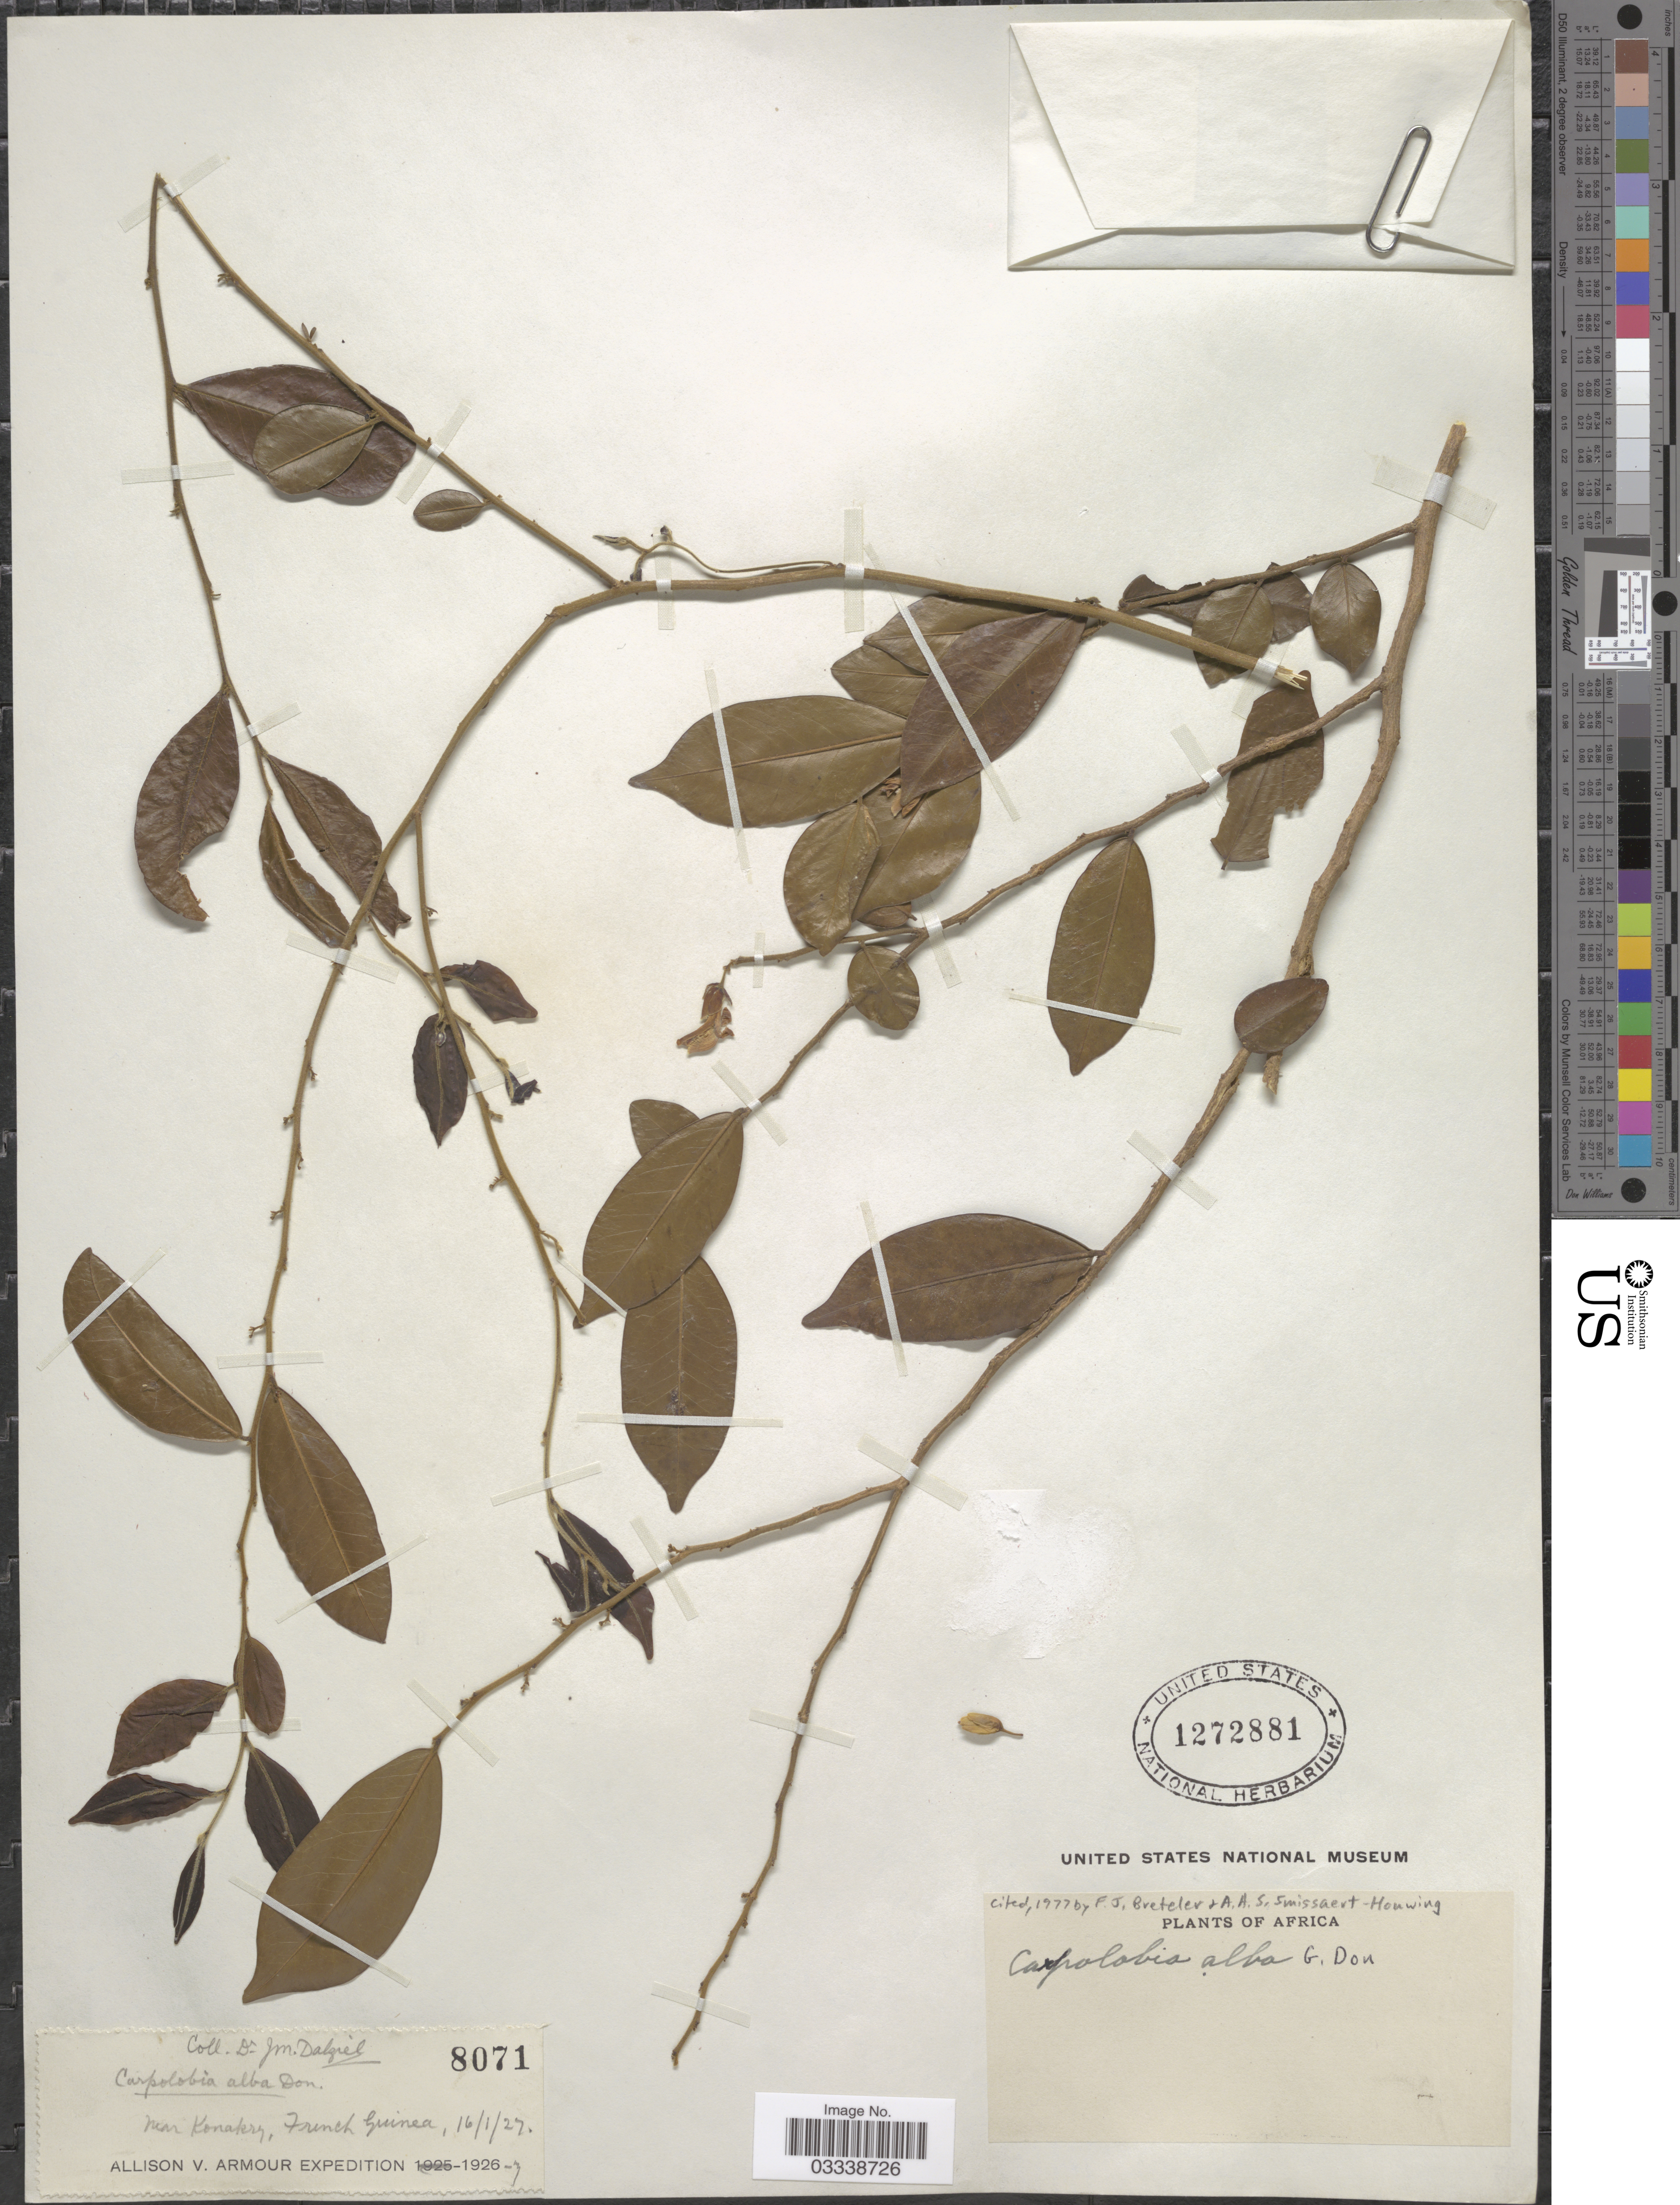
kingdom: Plantae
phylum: Tracheophyta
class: Magnoliopsida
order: Fabales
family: Polygalaceae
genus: Carpolobia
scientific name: Carpolobia alba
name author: G. Don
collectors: J. Dalziel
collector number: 8071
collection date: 1927-01-16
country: Guinea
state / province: Conakry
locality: Near Konakry, French Guinea.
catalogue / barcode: US 1272881